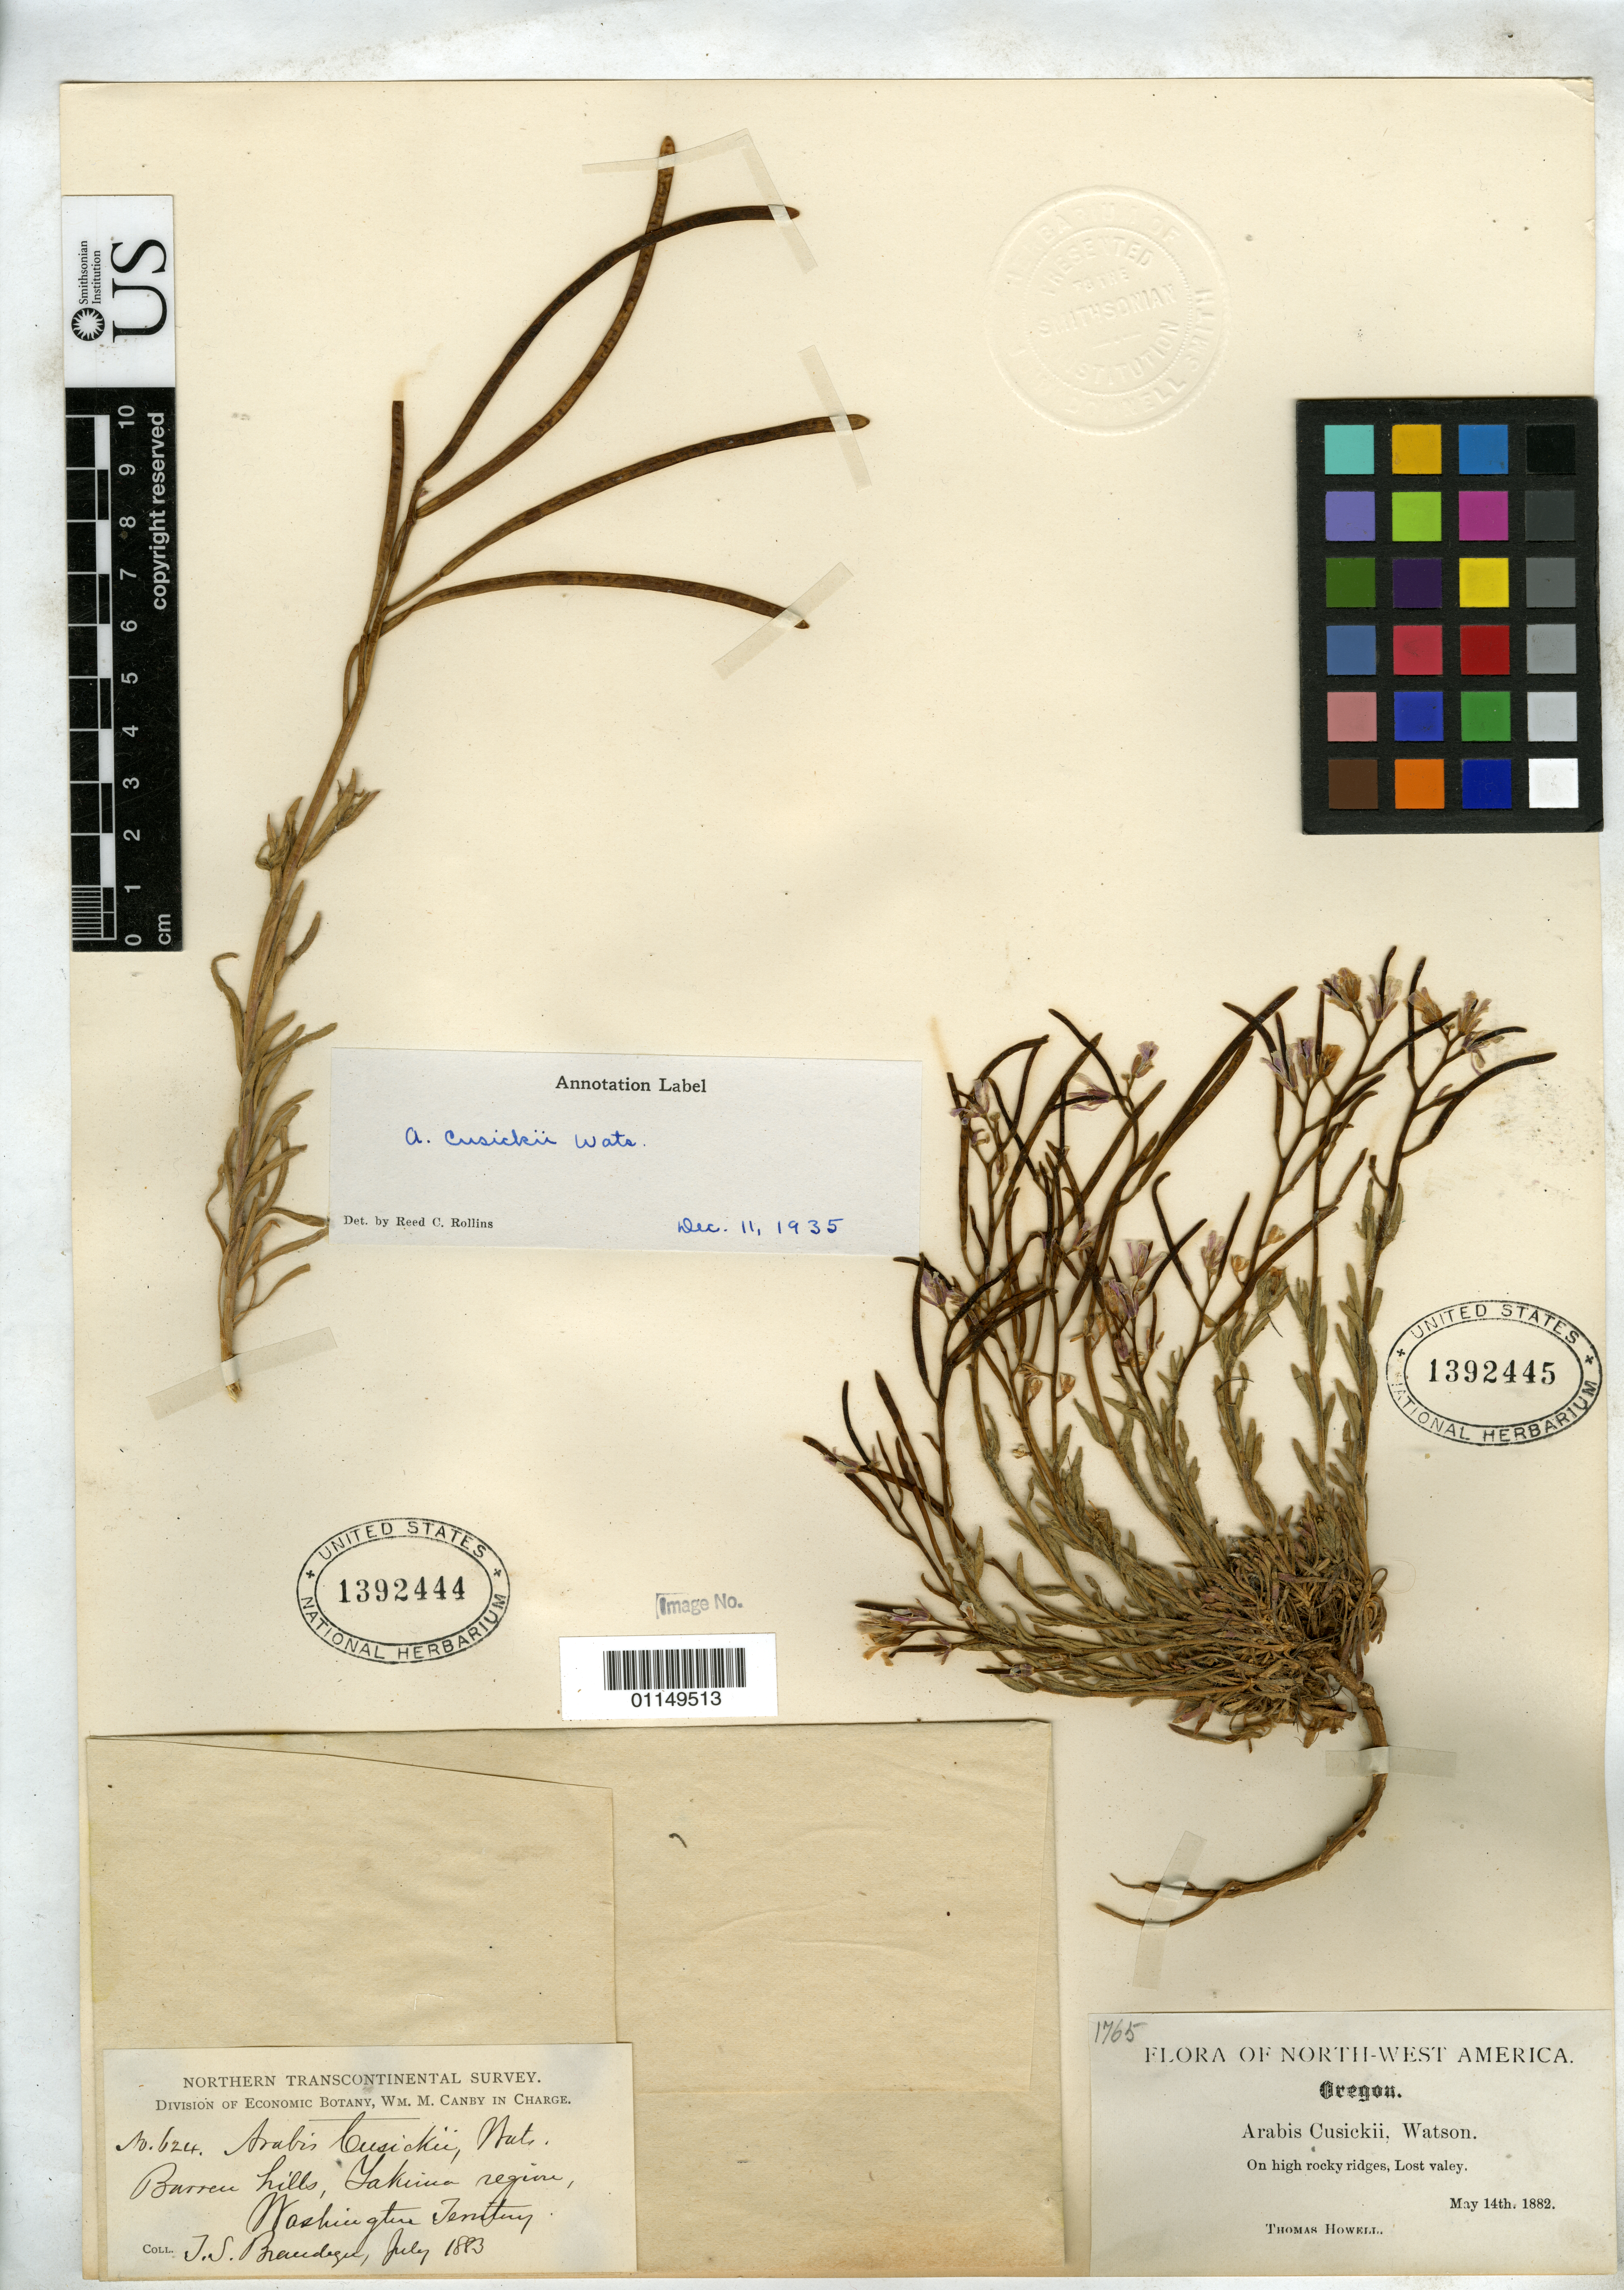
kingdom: Plantae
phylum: Tracheophyta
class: Magnoliopsida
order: Brassicales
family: Brassicaceae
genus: Arabis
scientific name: Arabis cusickii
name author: S. Watson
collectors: T. S. Brandegee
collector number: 624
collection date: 1883-07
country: United States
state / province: Washington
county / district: Yakima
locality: Yakima Region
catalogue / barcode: US 1392444